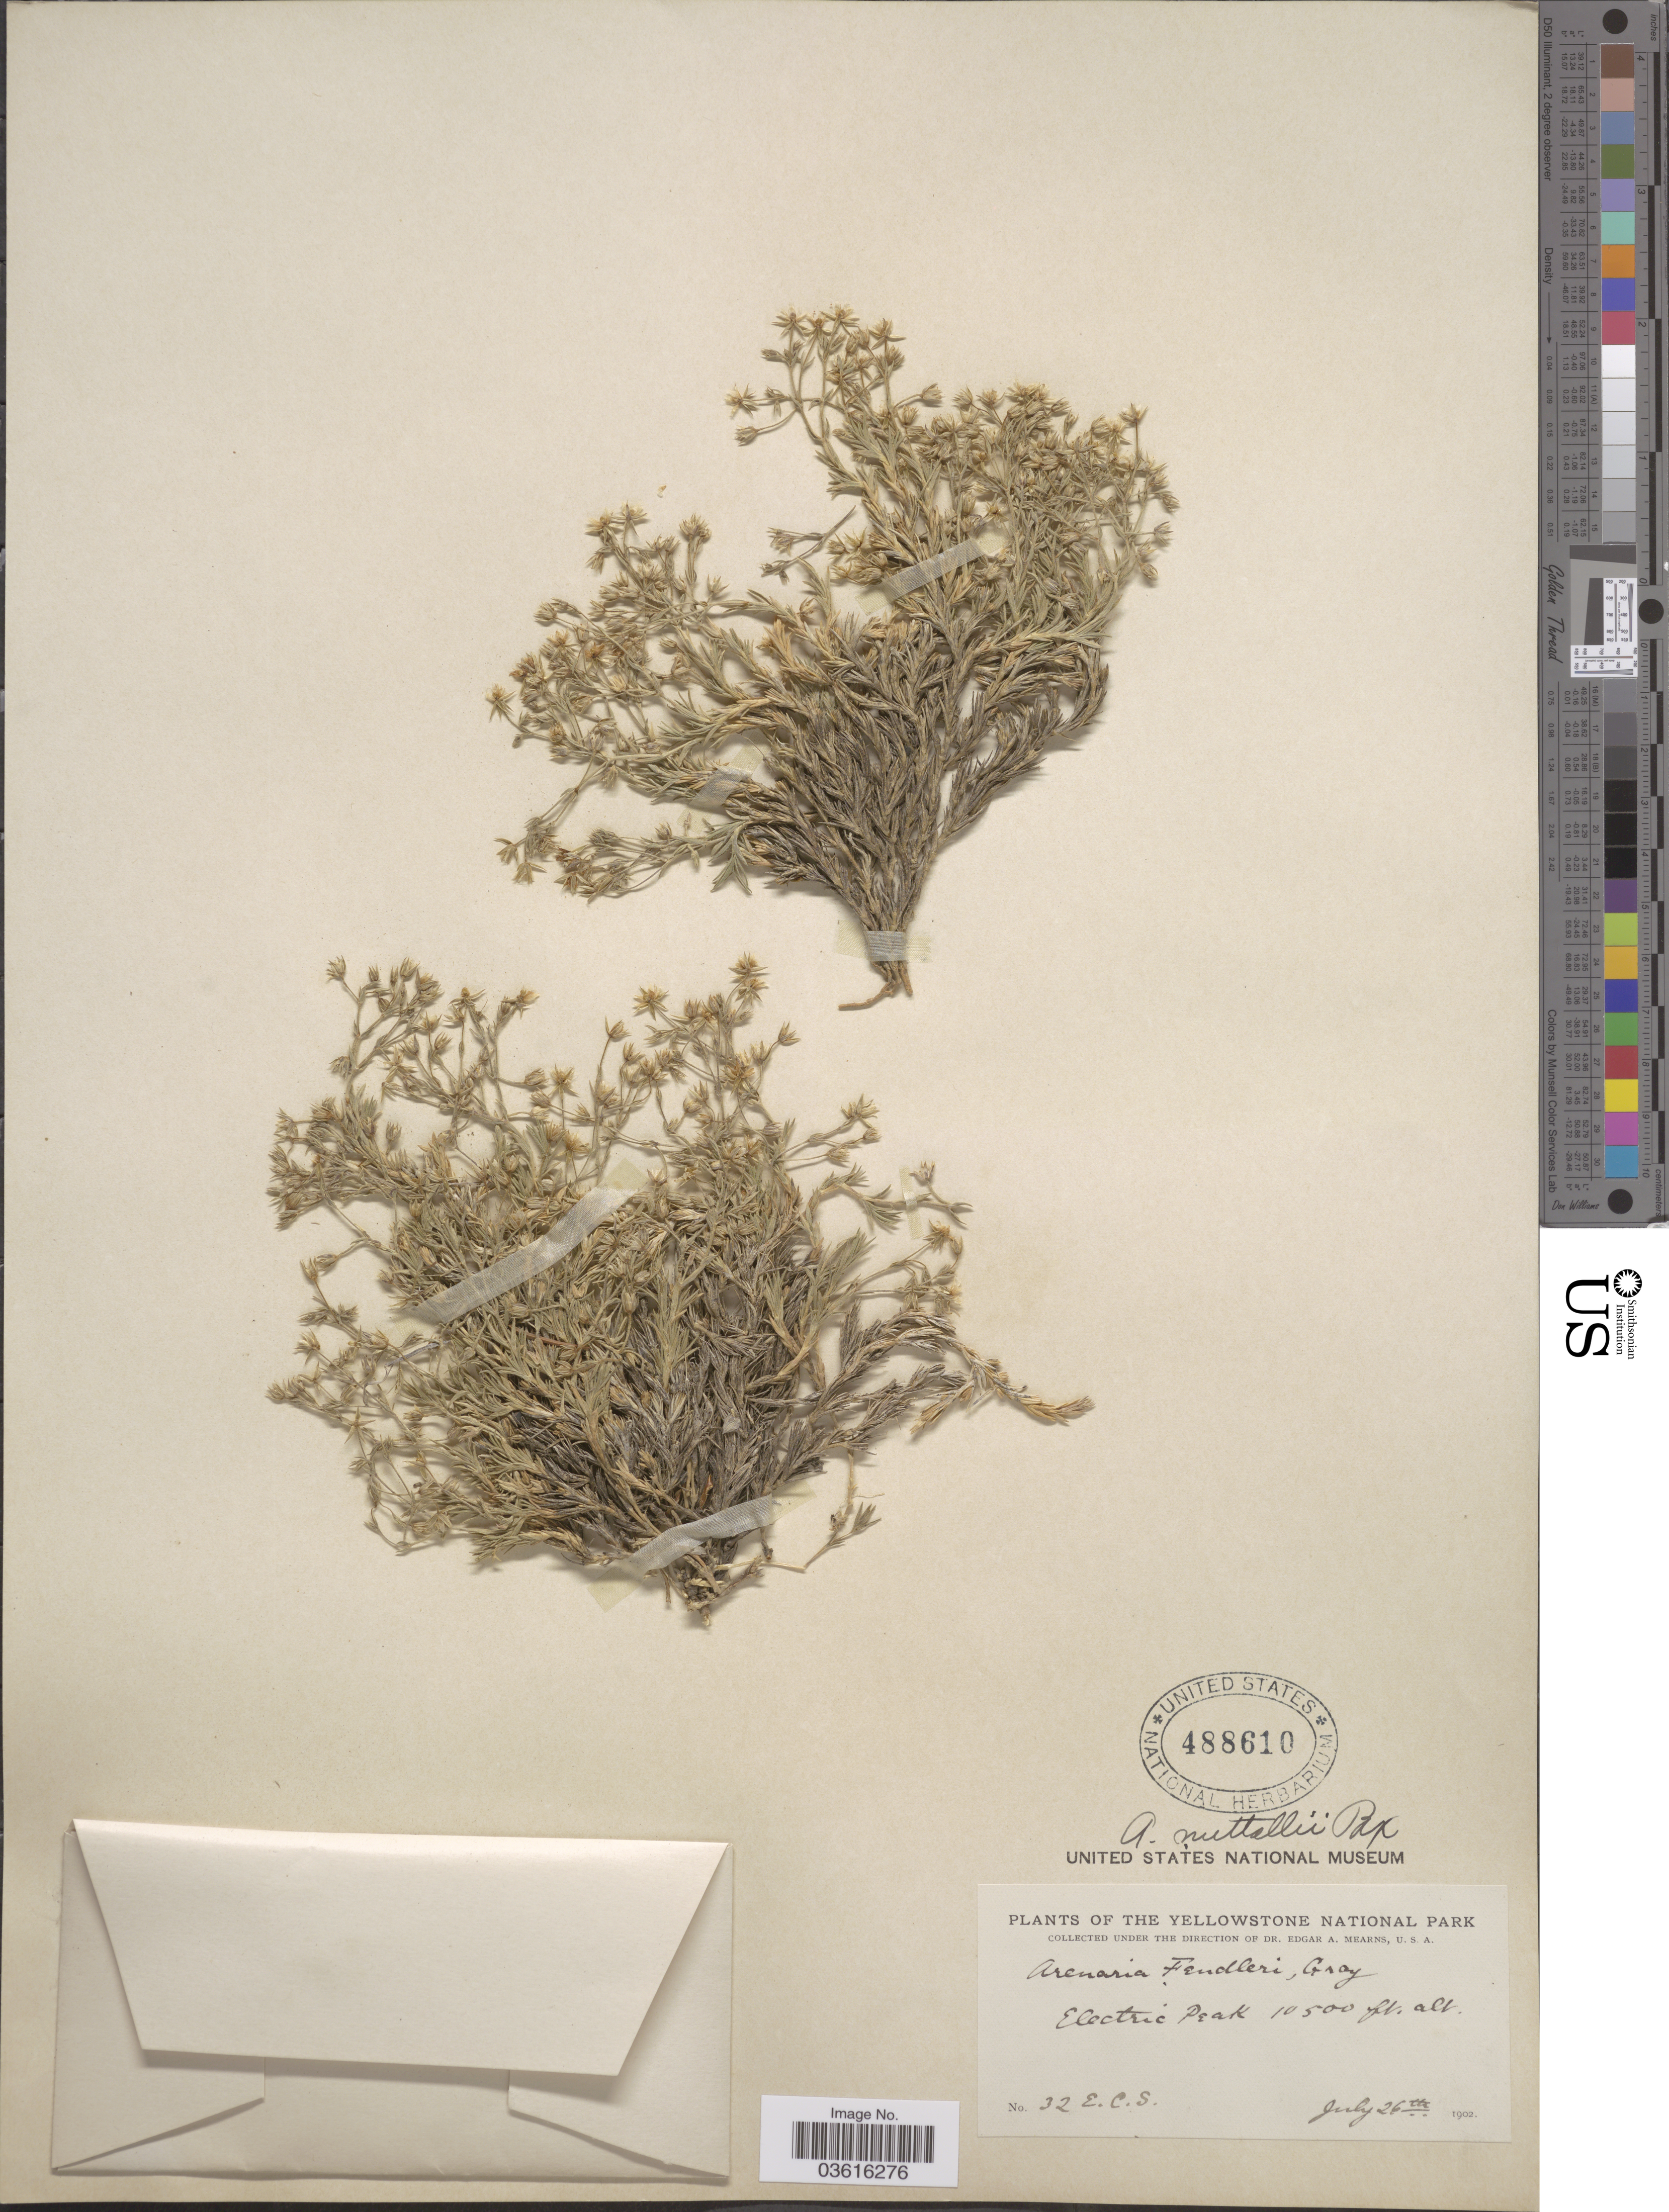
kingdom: Plantae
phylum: Tracheophyta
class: Magnoliopsida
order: Caryophyllales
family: Caryophyllaceae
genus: Minuartia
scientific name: Minuartia nuttallii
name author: (Pax) Briq.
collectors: E. C. Smith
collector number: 32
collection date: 1902-07-26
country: United States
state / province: Montana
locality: The Yellowstone National Park. Electric Peak.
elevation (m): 3200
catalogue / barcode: US 488610